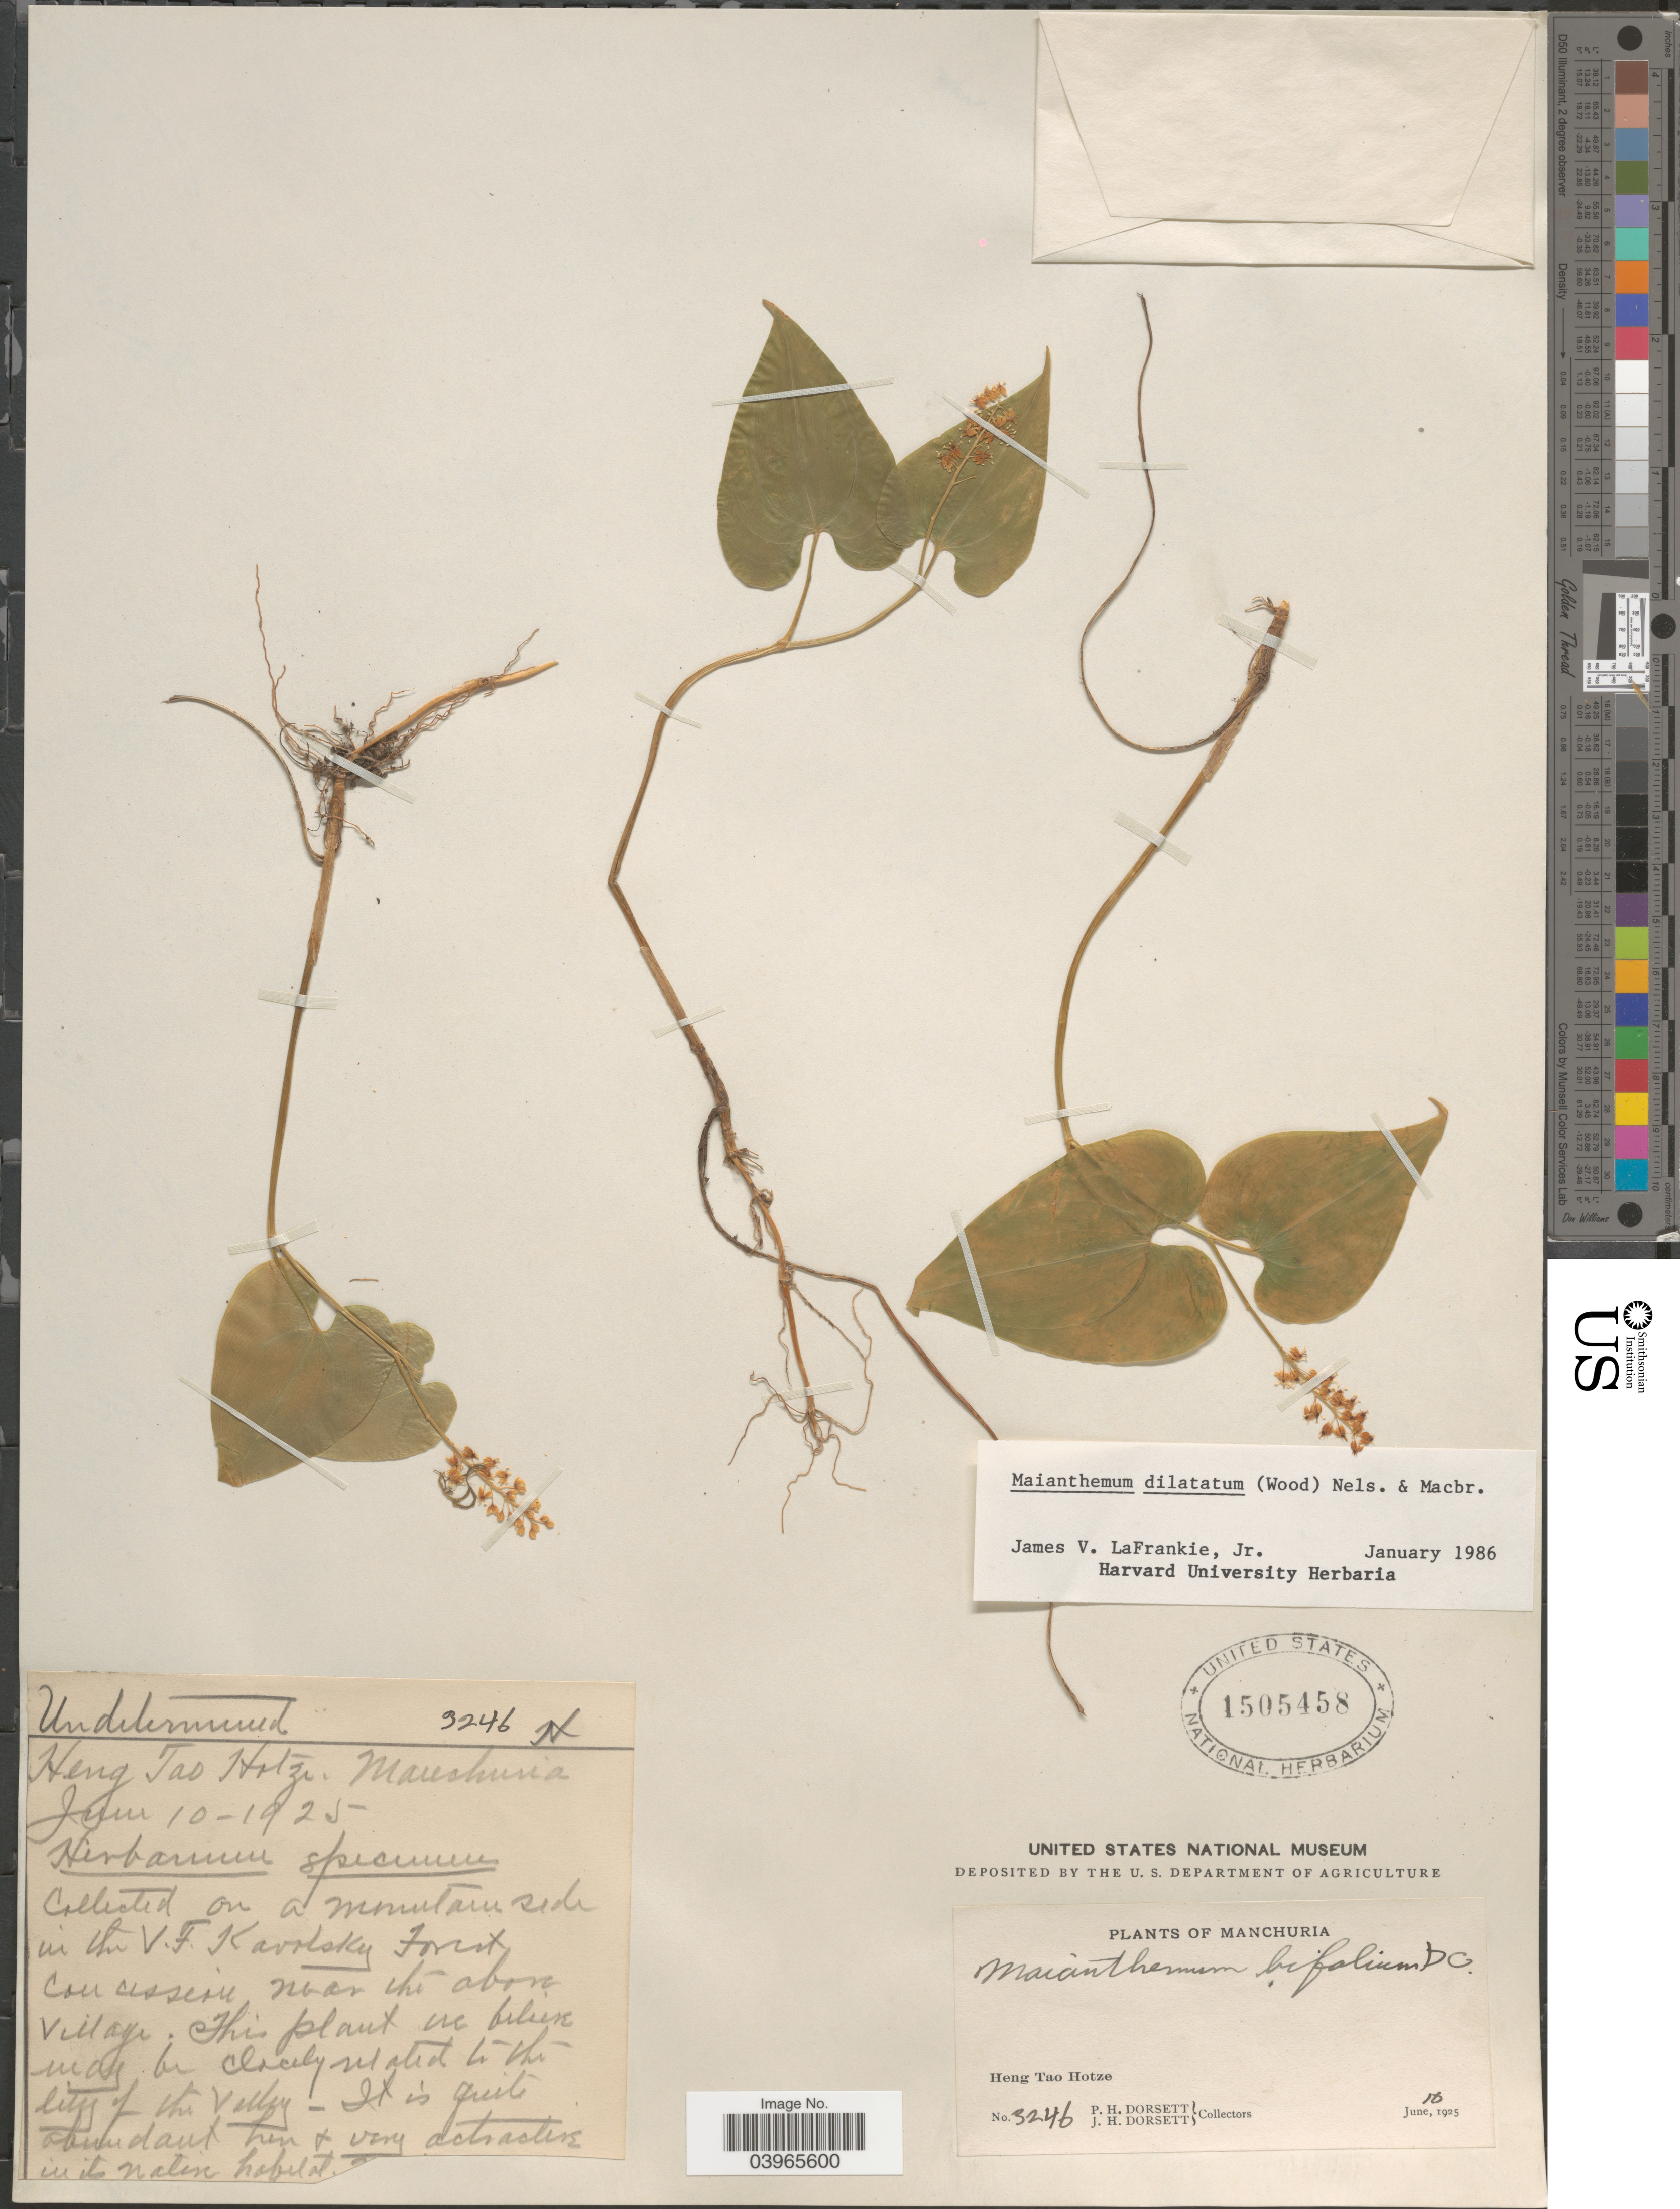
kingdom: Plantae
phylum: Tracheophyta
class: Liliopsida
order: Asparagales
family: Asparagaceae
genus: Maianthemum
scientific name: Maianthemum dilatatum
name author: (Alph. Wood) A. Nelson & J.F. Macbr.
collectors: P. H. Dorsett & J. Dorsett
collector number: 3246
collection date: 1925-06-10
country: China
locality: Manchuria. Heng Tao Hotze. On a mountain side in the V. F. Kavotsky Forest concession near the above village.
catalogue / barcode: US 1505458